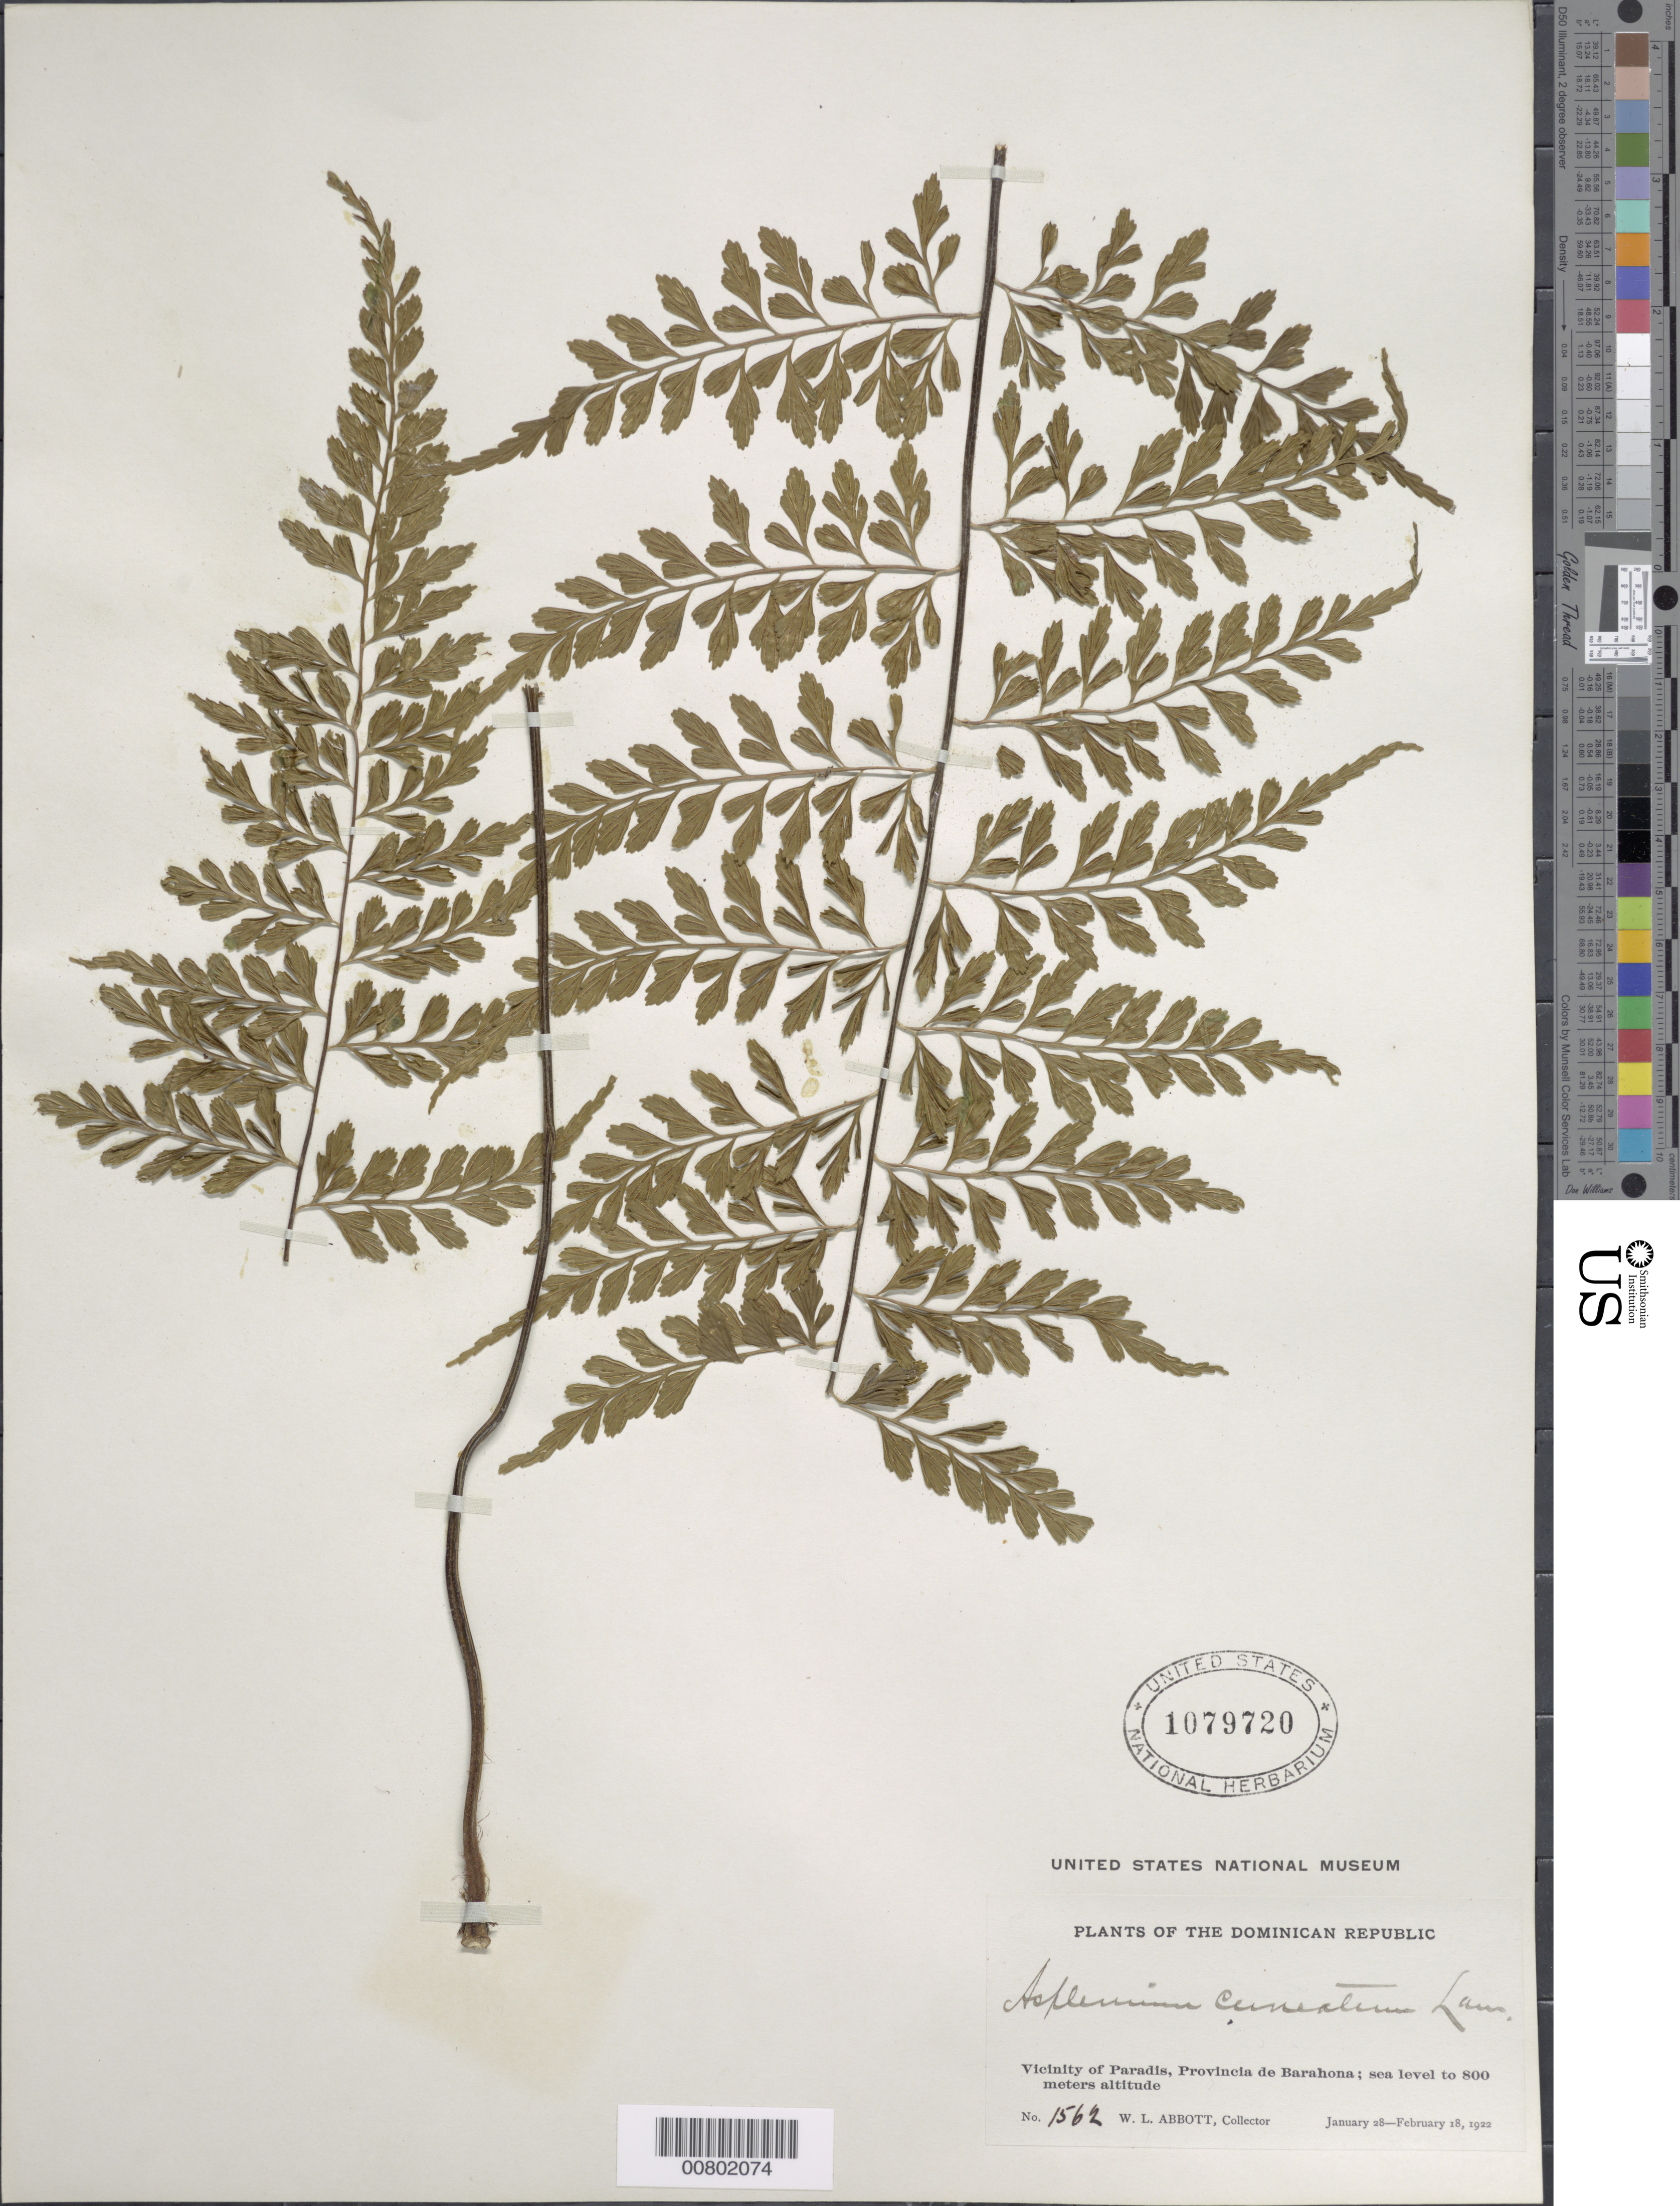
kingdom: Plantae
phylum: Tracheophyta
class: Polypodiopsida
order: Polypodiales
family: Aspleniaceae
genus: Asplenium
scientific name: Asplenium cuneatum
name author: Lam.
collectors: W. L. Abbott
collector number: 1562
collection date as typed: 28 Jan 1922 to 18 Feb 1922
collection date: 1922-01-28/1922-02-18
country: Dominican Republic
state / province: Barahona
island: Hispaniola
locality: Paradis vicinity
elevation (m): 0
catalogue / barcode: US 1079720